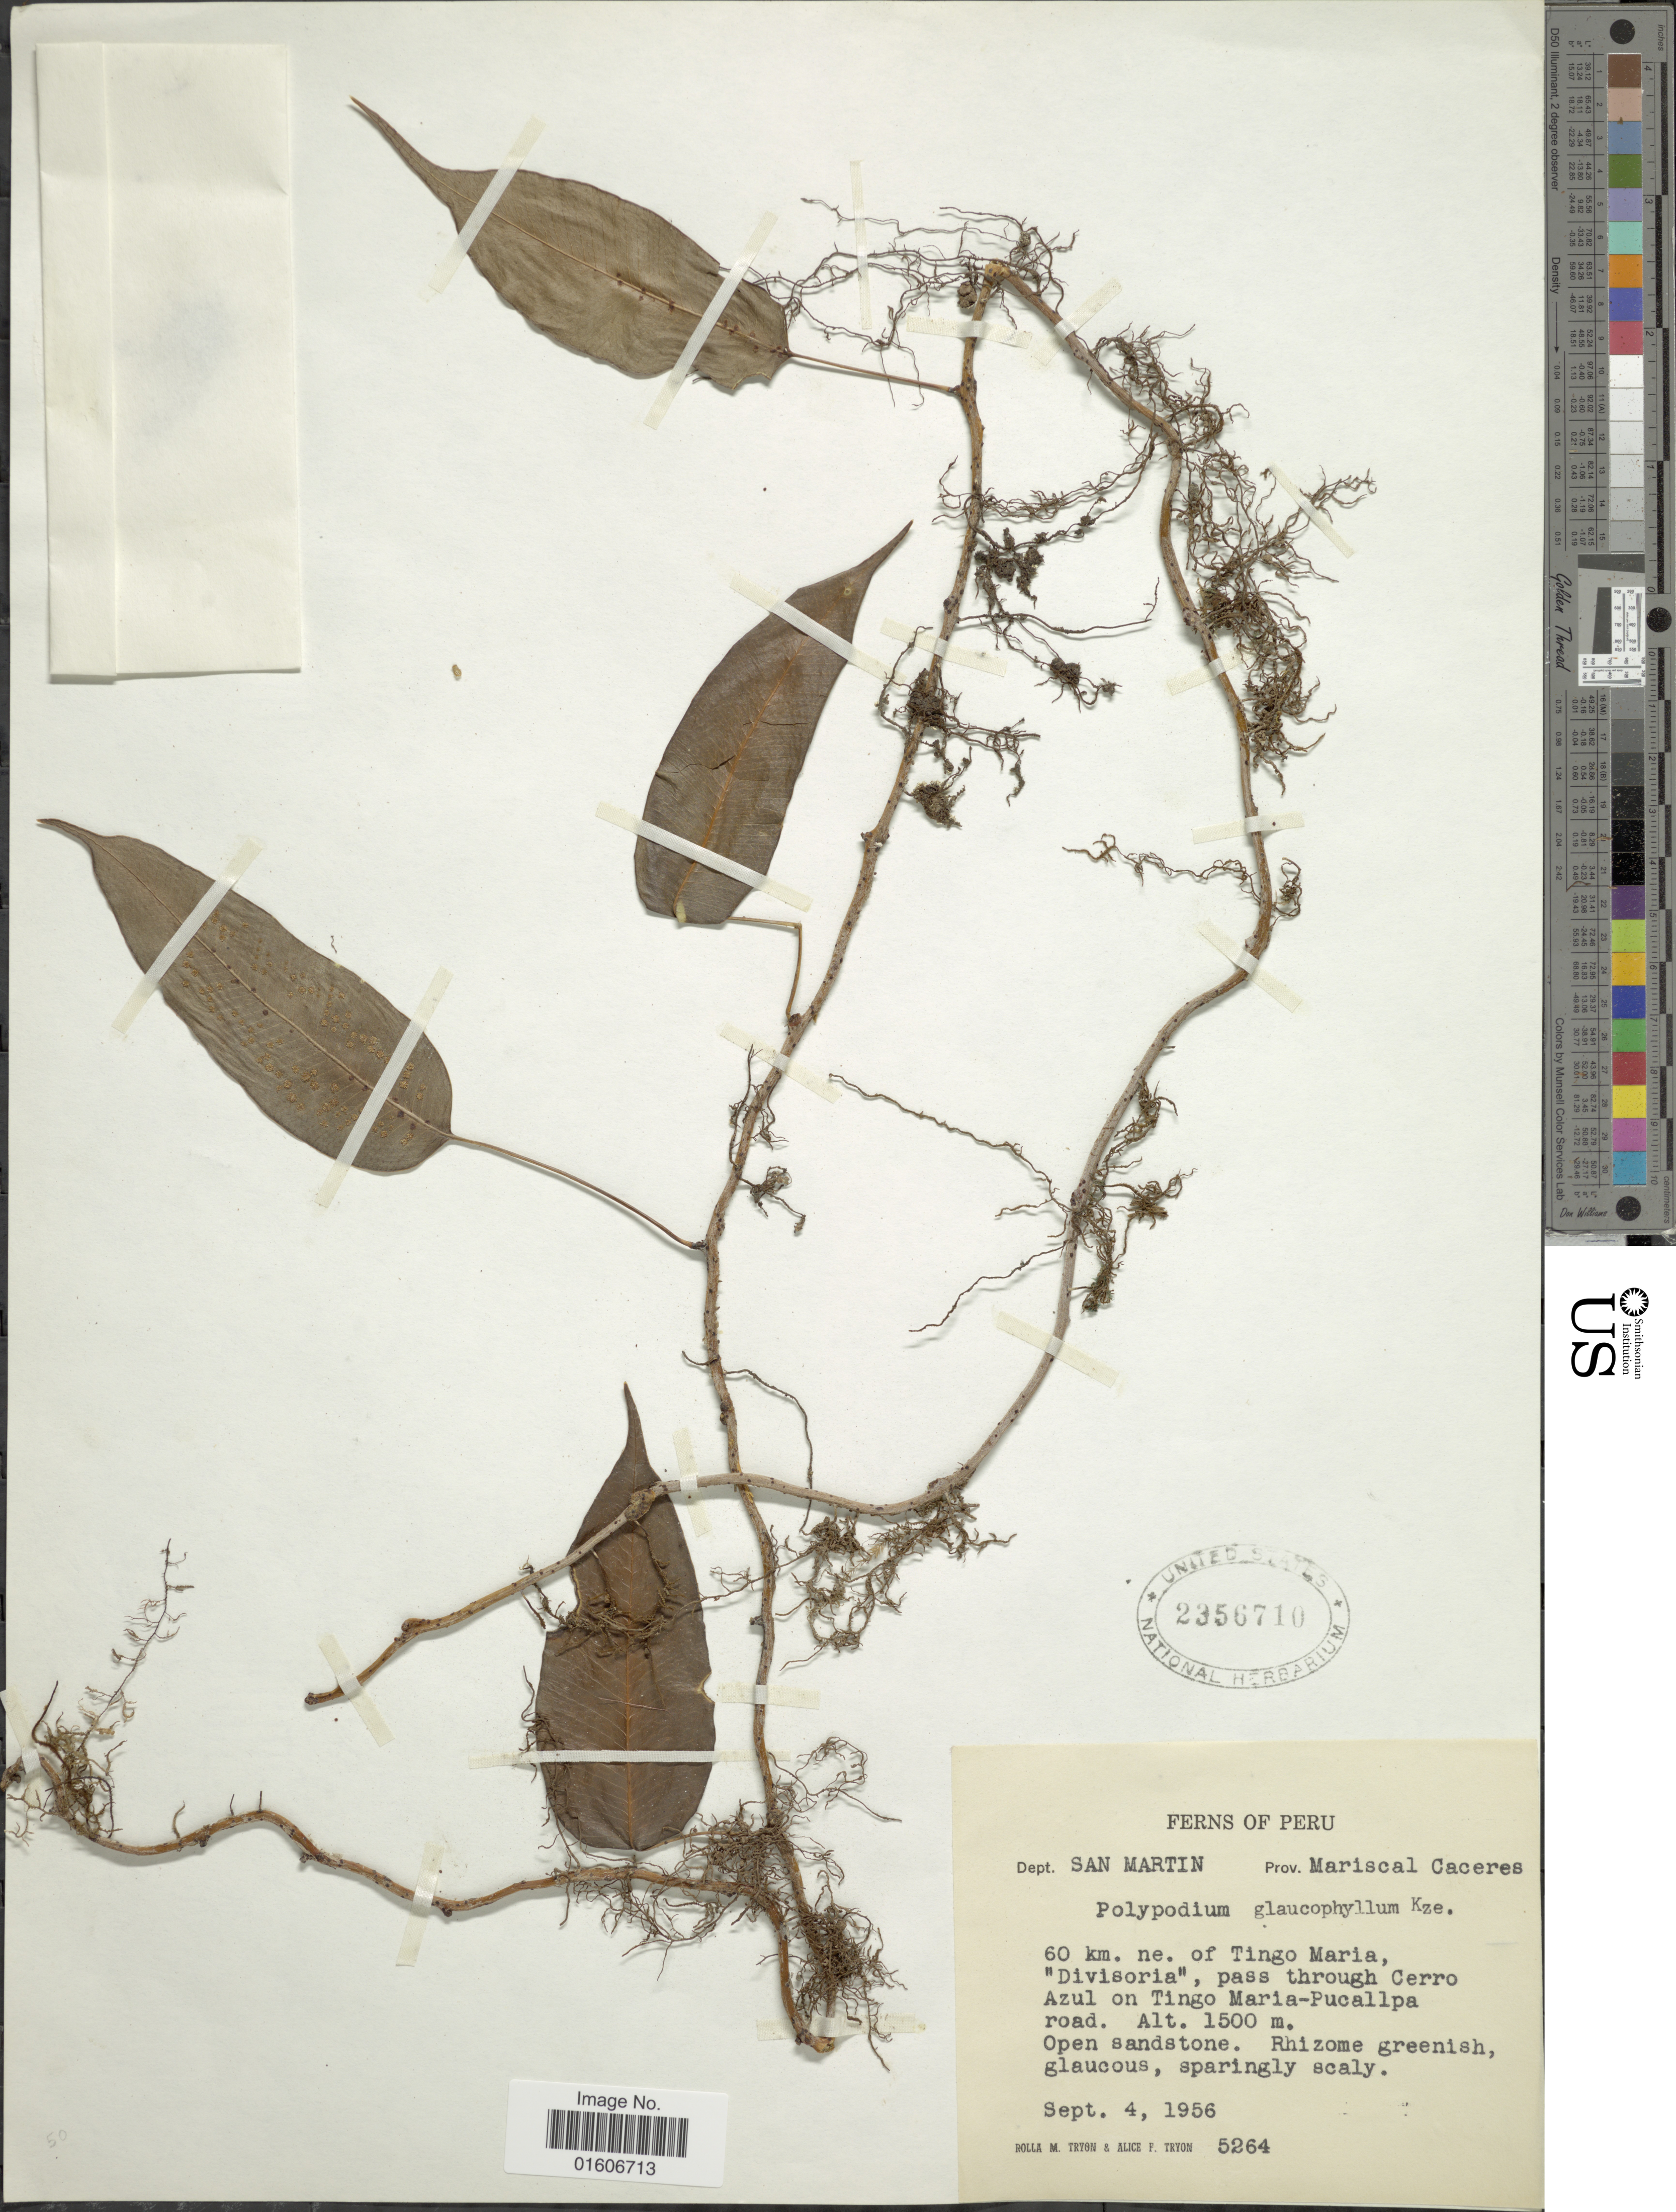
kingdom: Plantae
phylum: Tracheophyta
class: Polypodiopsida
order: Polypodiales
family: Polypodiaceae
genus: Serpocaulon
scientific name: Serpocaulon levigatum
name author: (Cav.) A.R. Sm.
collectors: R. M. Tryon & A. F. Tryon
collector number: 5264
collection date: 1956-09-04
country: Peru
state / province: San Martín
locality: Dept. San Martin, Prov. Mariscal Caceres, 60 km. ne. of Tingo Maria, 'Divisoria', pass through Cerro Azul on Tingo Maria-Pucallpa road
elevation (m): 1500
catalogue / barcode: US 2356710